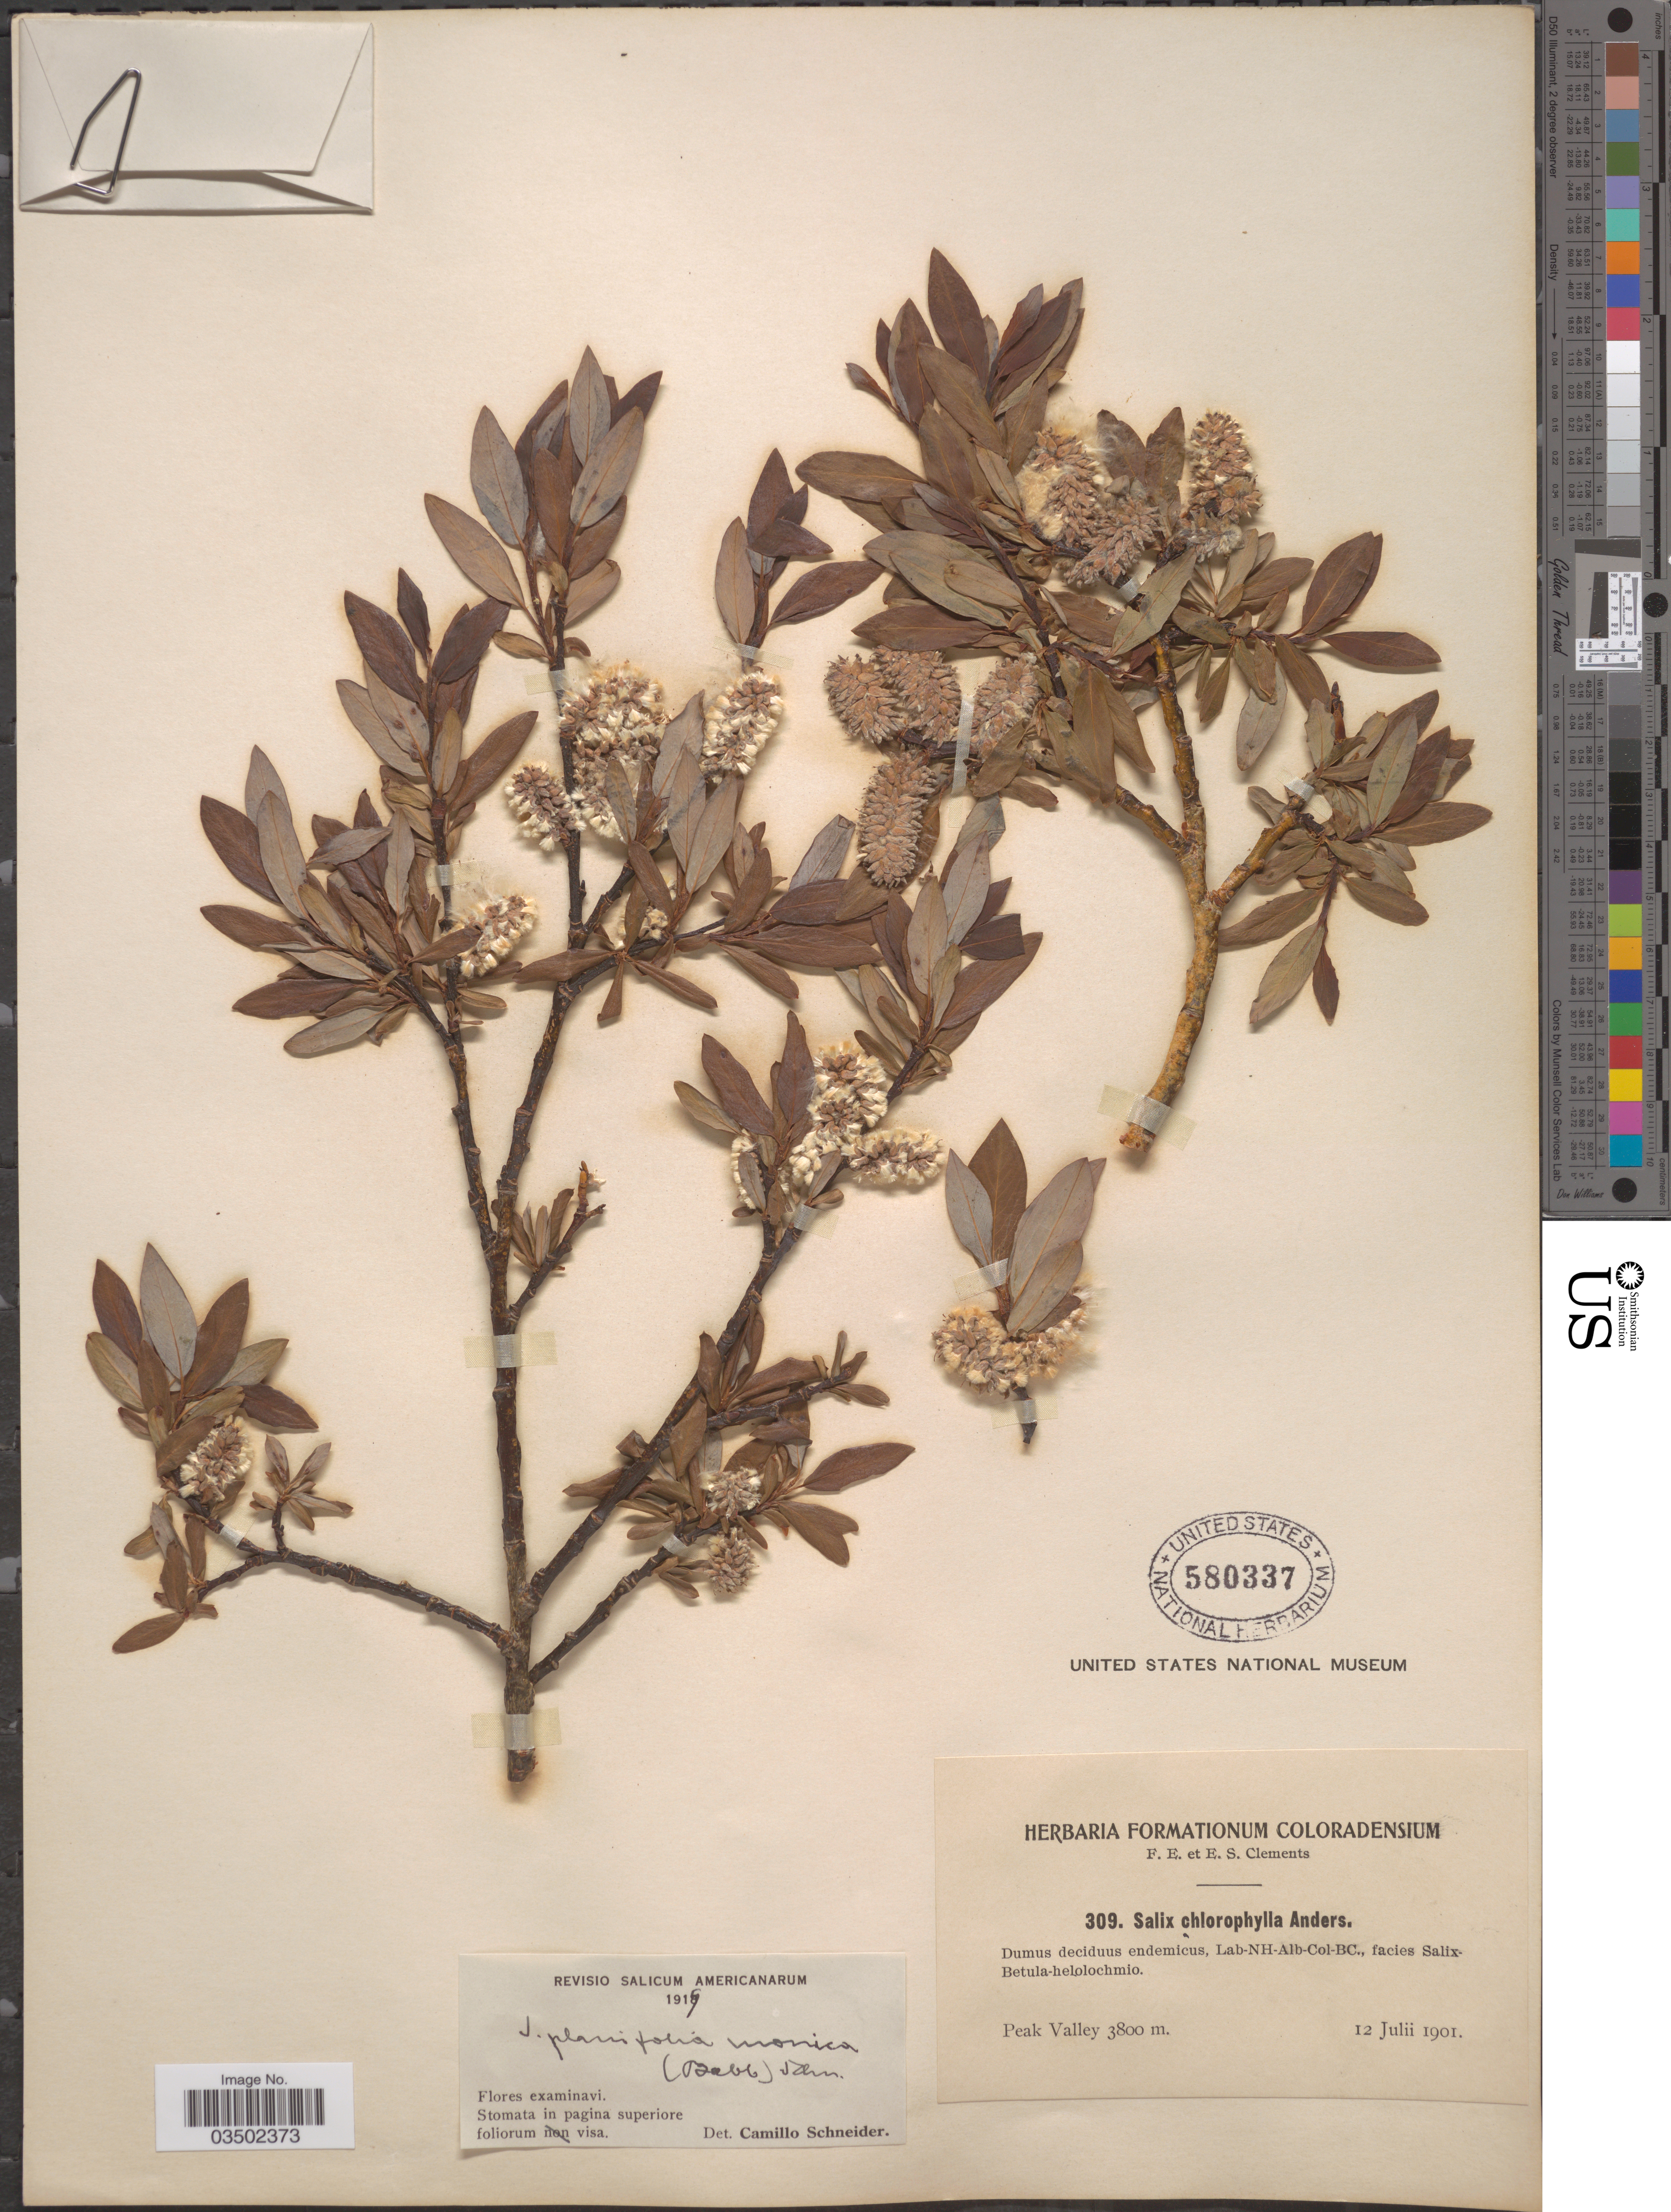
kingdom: Plantae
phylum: Tracheophyta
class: Magnoliopsida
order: Malpighiales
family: Salicaceae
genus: Salix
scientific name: Salix planifolia var. monica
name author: (Bebb) C.K. Schneid.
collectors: F. E. Clements & E. S. Clements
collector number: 309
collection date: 1901-07-12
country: United States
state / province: Colorado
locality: Peak Valley.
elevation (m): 3800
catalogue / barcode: US 580337